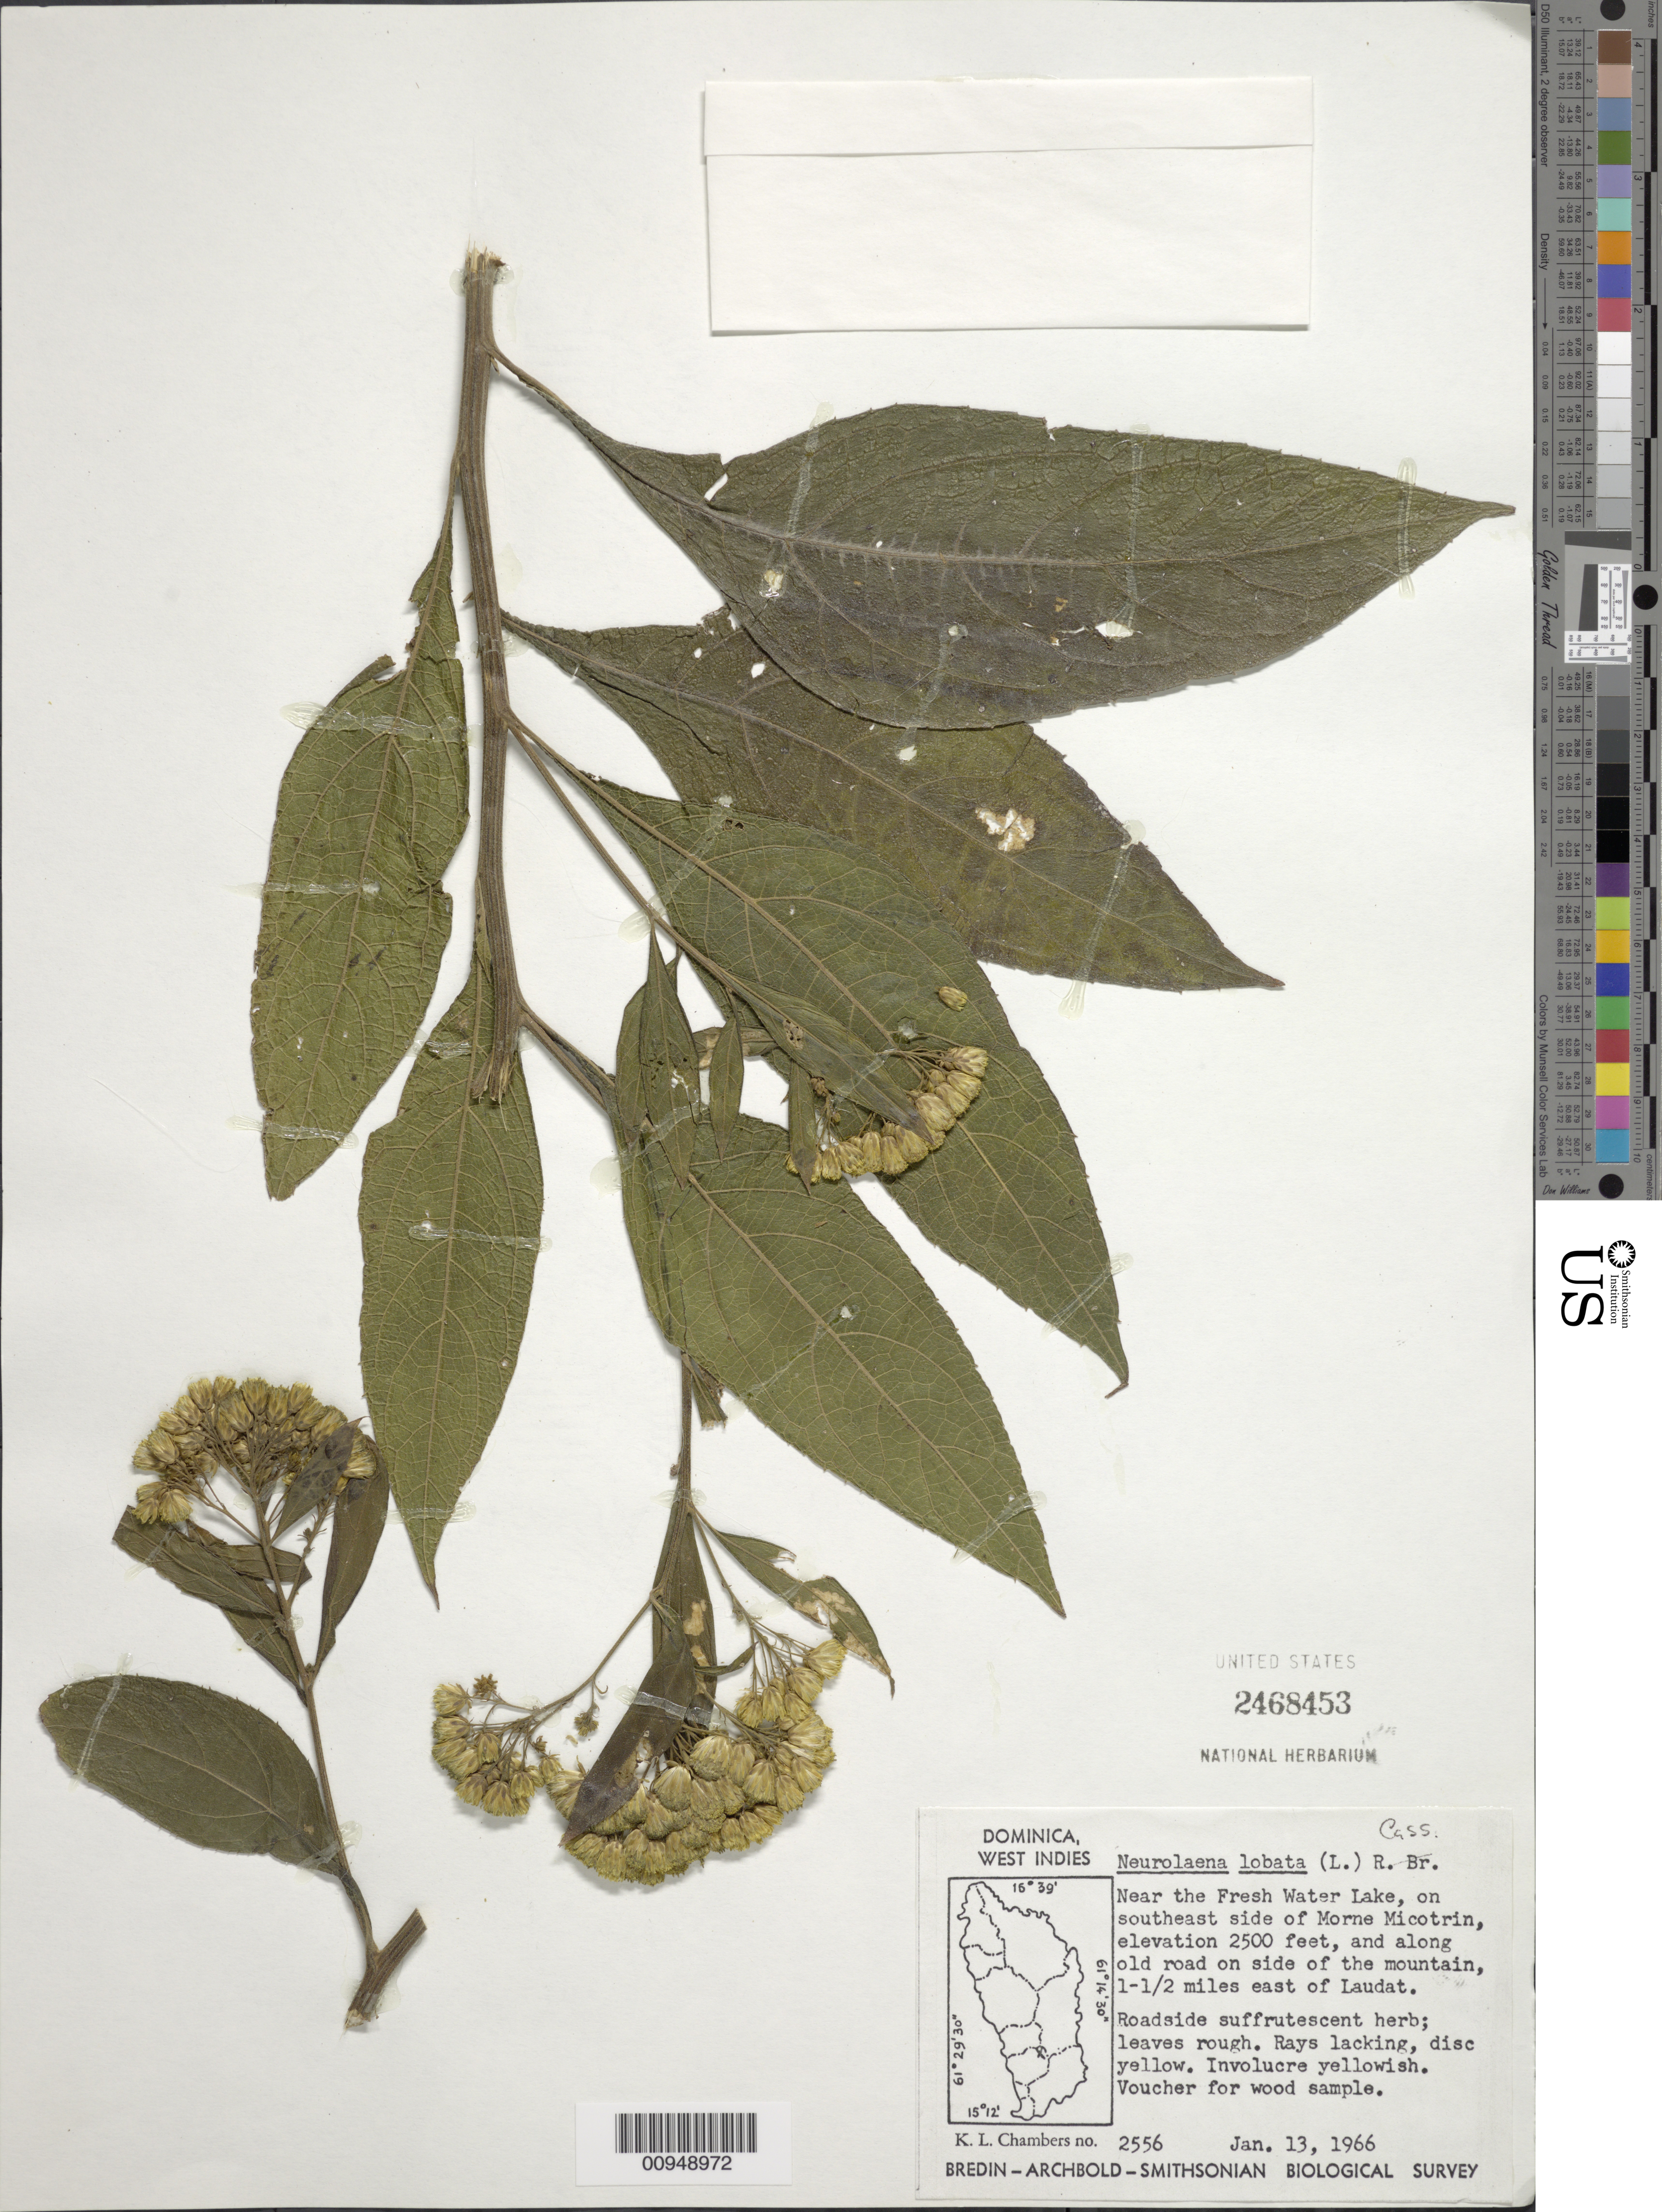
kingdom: Plantae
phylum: Tracheophyta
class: Magnoliopsida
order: Asterales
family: Asteraceae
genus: Neurolaena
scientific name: Neurolaena lobata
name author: (L.) R. Br. ex Cass.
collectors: K. L. Chambers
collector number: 2556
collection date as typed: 13 Jan 1966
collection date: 1966-01-13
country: Dominica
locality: Roadside, near the Fresh Water Lake, on SE side of Morne Microtrin, and along old road on side of the mountain, 1.5 miles E of Laudat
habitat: Roadside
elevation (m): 762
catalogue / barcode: US 2468453